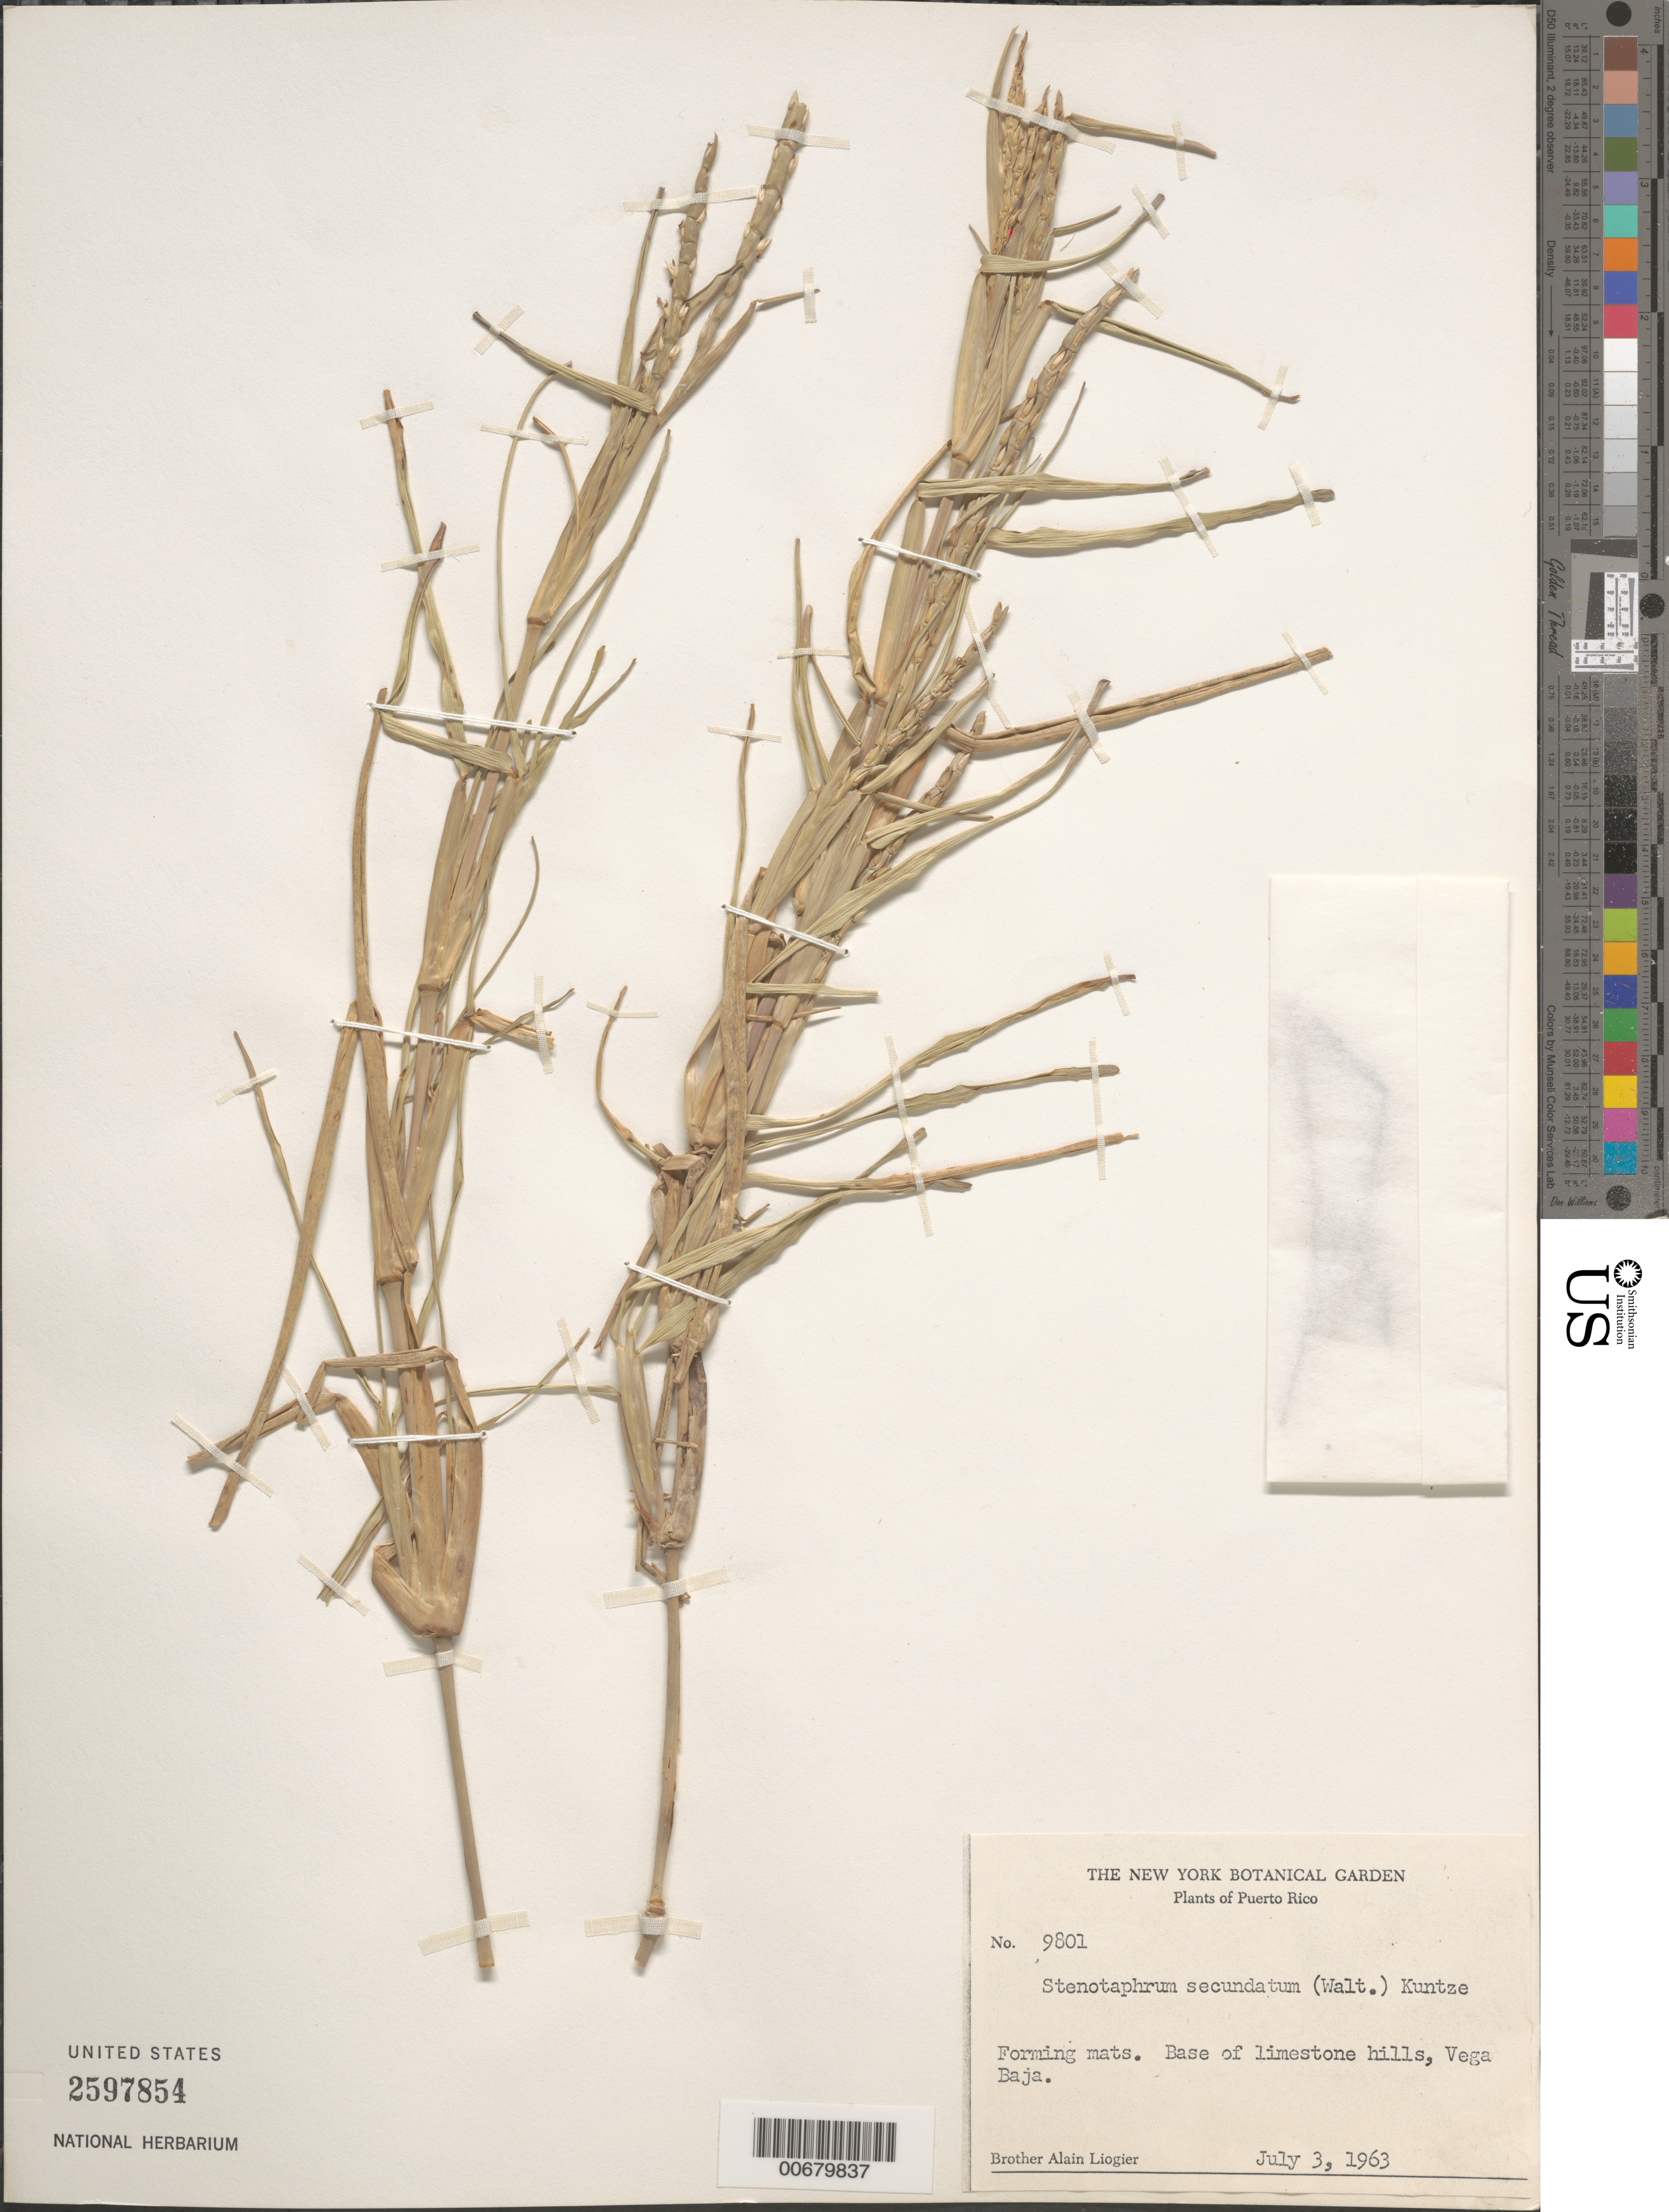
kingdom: Plantae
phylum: Tracheophyta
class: Liliopsida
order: Poales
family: Poaceae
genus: Stenotaphrum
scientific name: Stenotaphrum secundatum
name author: (Walter) Kuntze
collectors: A. H. Liogier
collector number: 9801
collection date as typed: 03 Jul 1963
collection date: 1963-07-03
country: Puerto Rico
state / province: Vega Baja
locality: Vega Baja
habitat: Base of limestone hills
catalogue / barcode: US 2597854